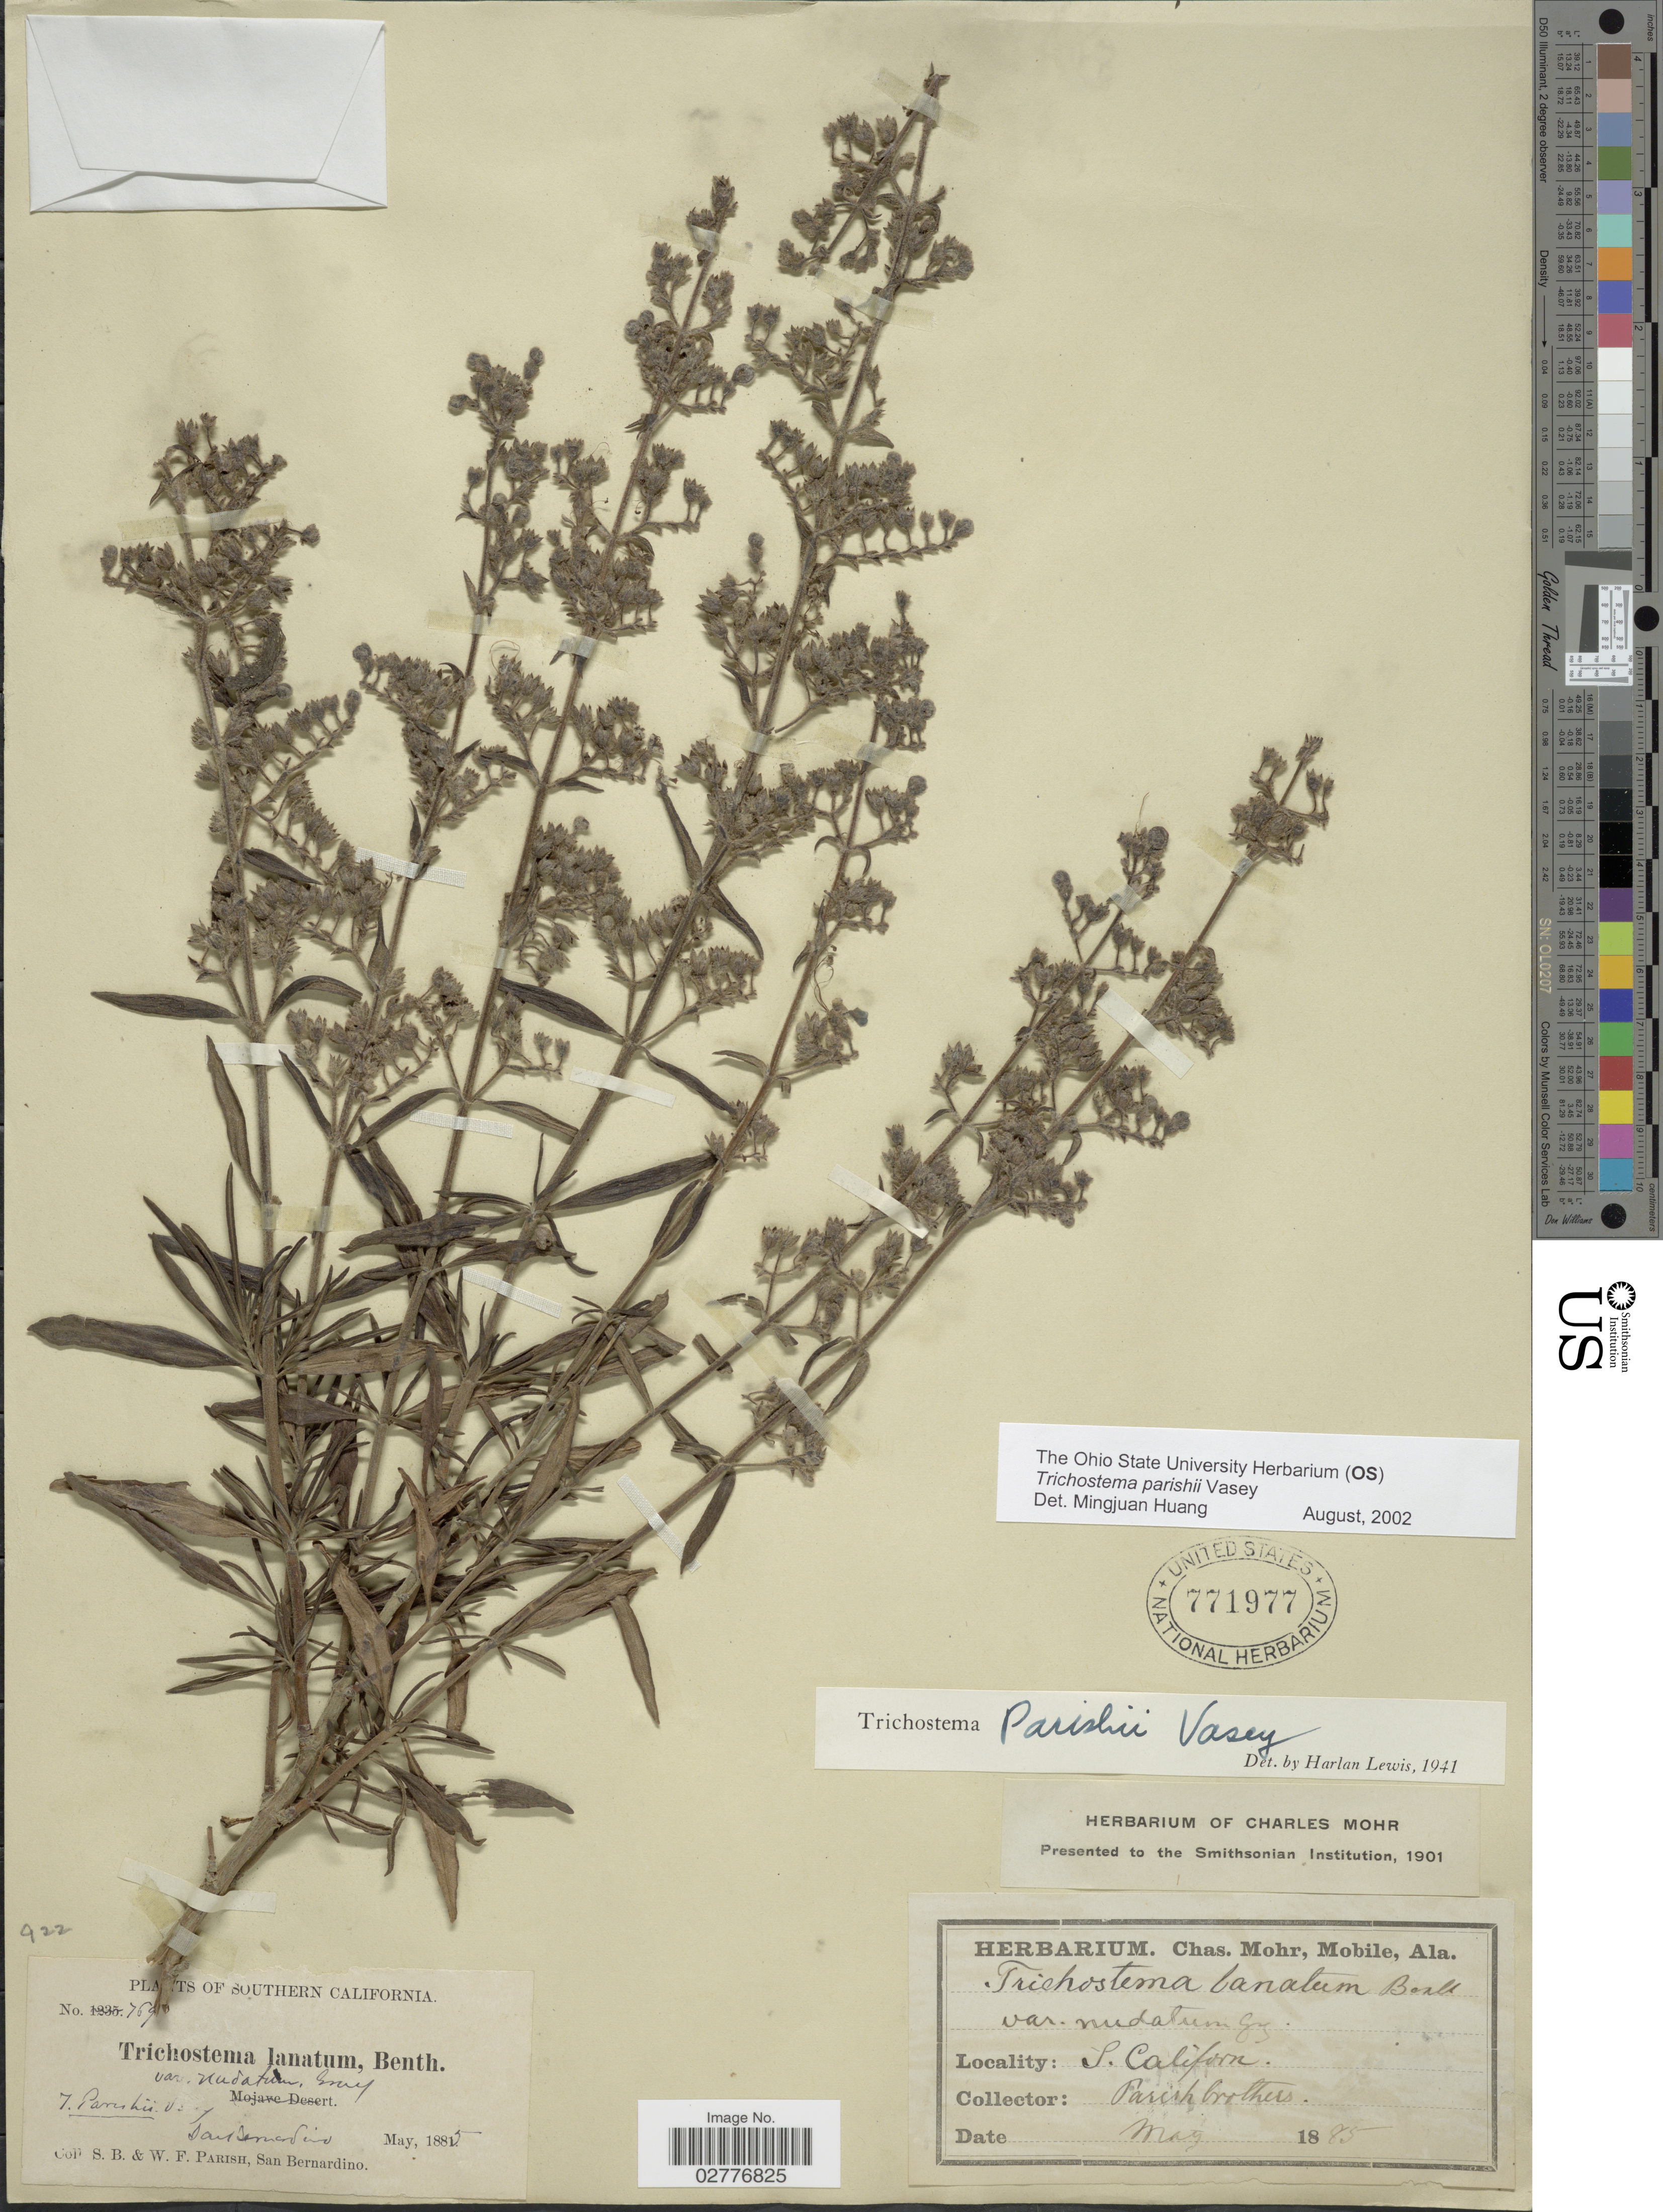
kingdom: Plantae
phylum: Tracheophyta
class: Magnoliopsida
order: Lamiales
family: Lamiaceae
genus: Trichostema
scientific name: Trichostema parishii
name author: Vasey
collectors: S. B. Parish & W. F. Parish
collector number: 7690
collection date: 1885-05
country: United States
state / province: California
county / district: San Bernardino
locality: Southern California.San Bernardino.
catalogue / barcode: US 771977